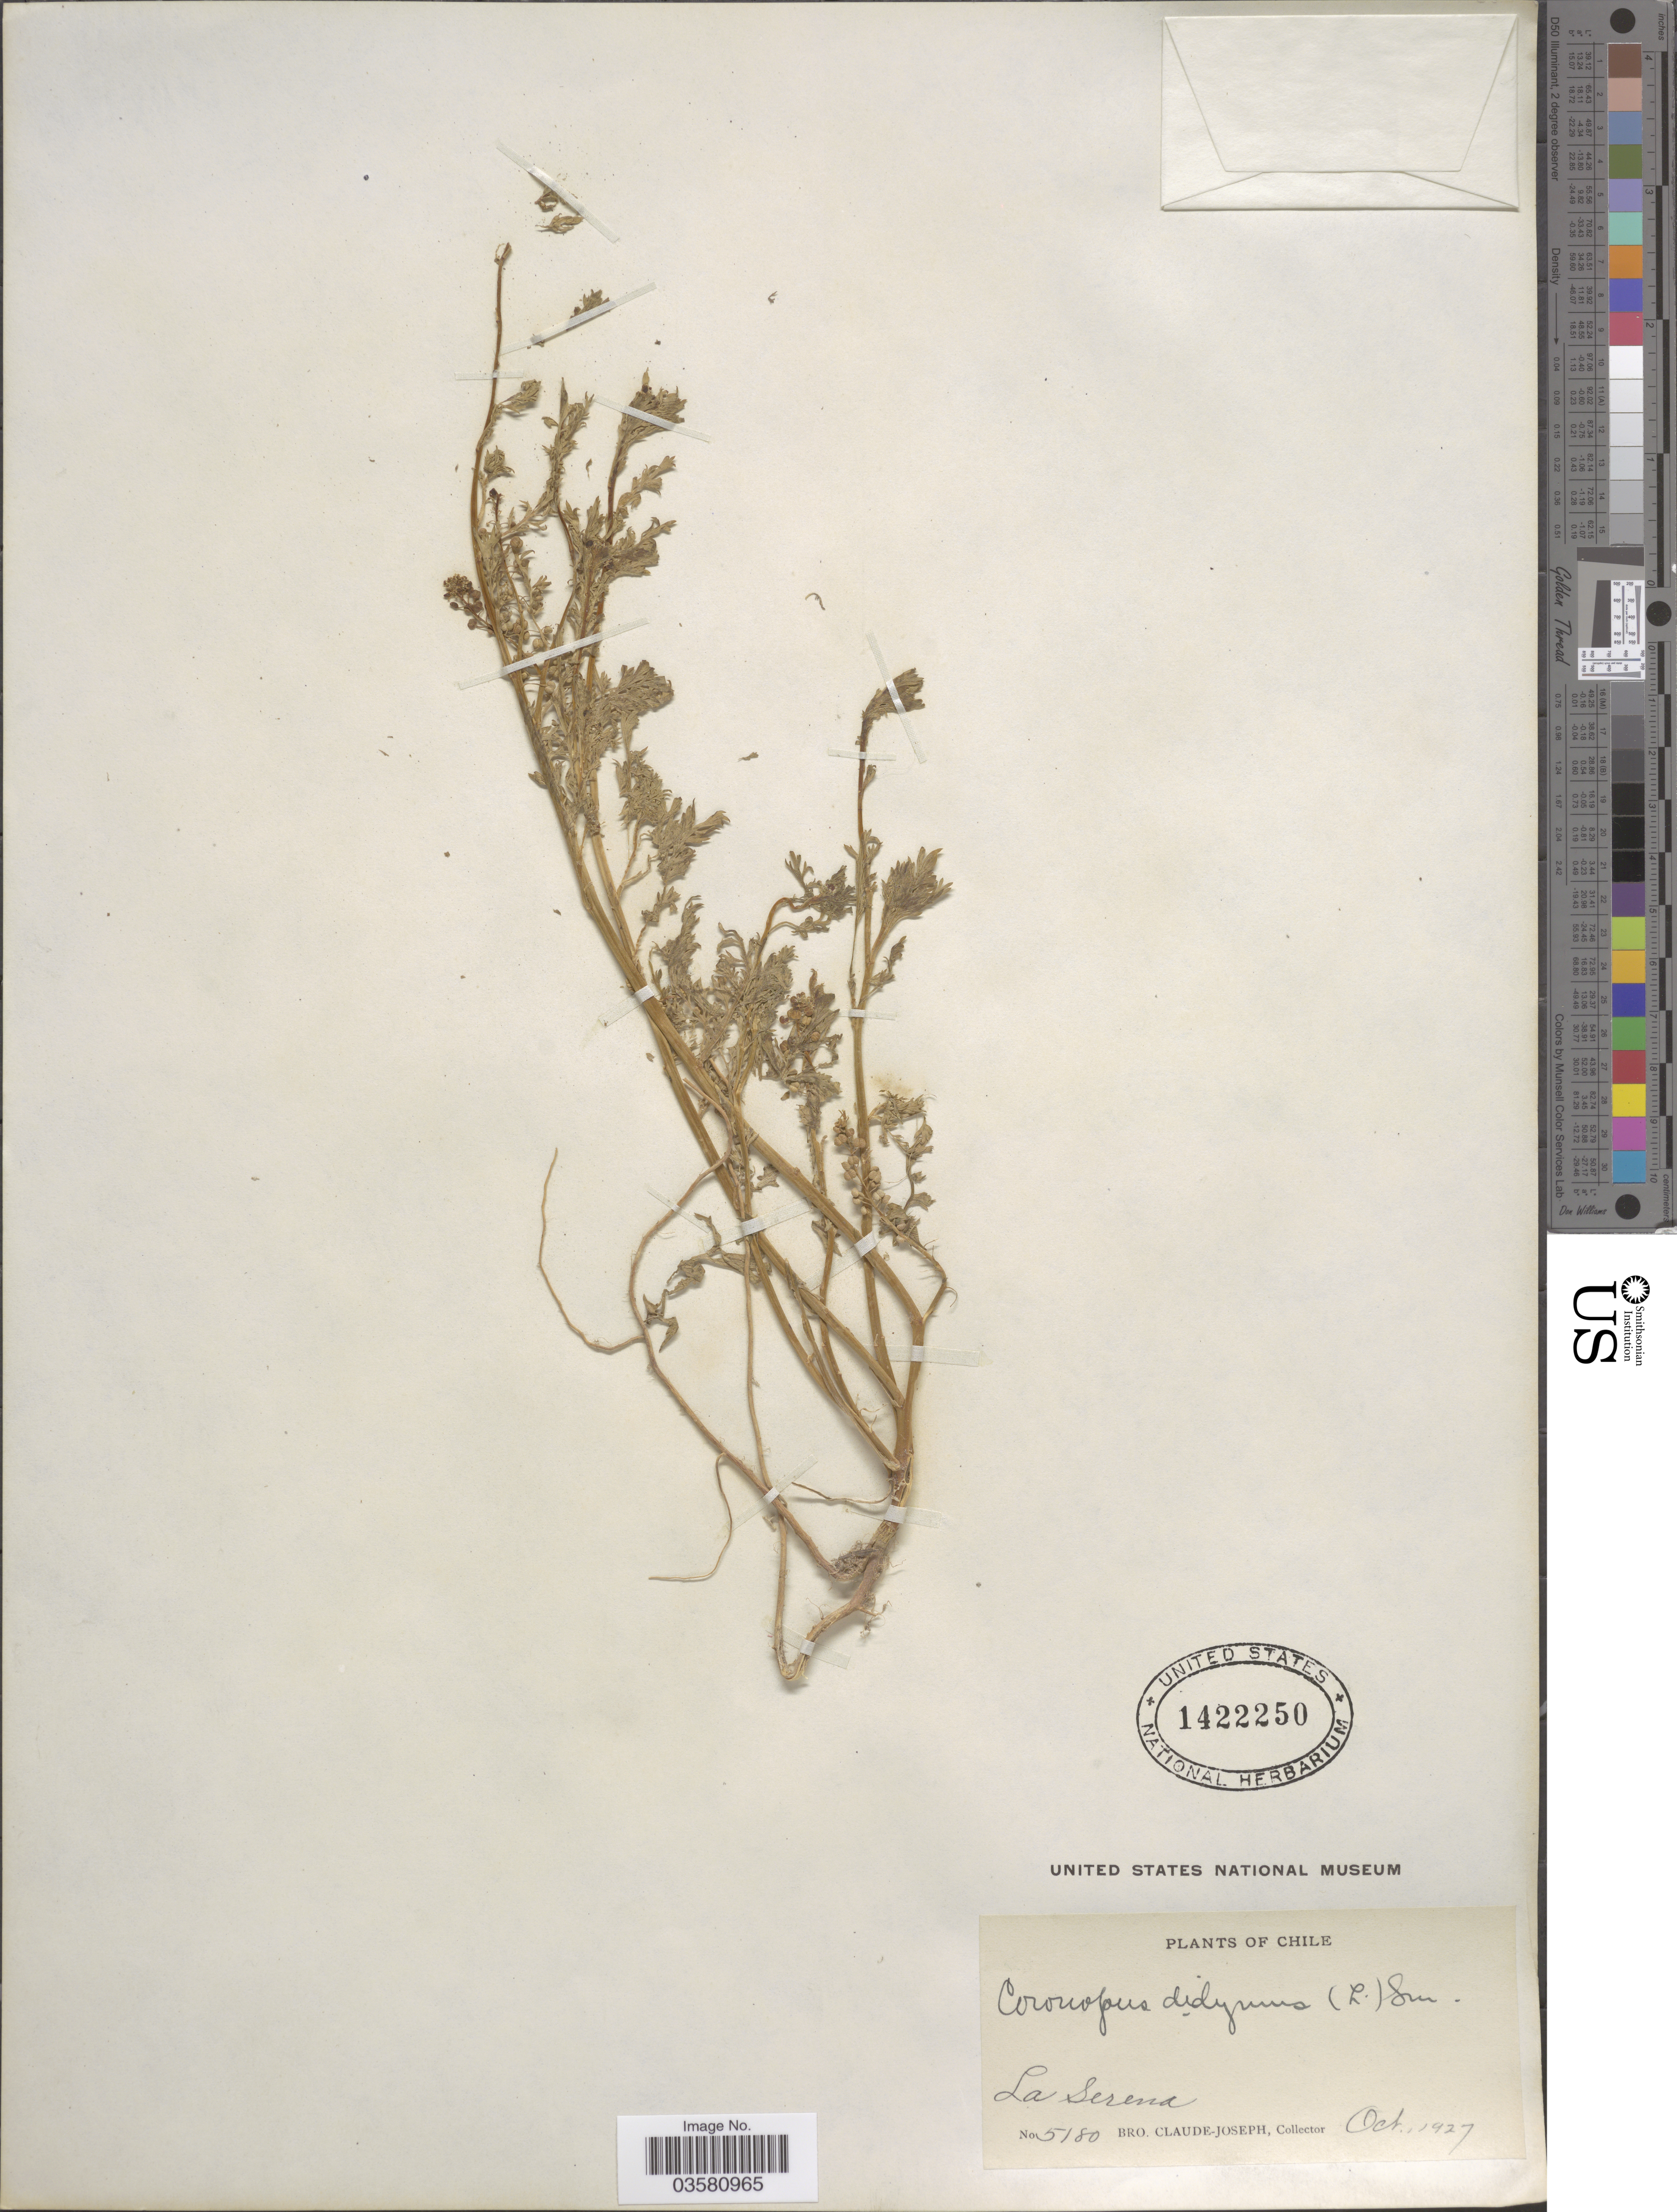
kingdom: Plantae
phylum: Tracheophyta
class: Magnoliopsida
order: Brassicales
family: Brassicaceae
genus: Lepidium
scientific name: Lepidium didymum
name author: L.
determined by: Strong, M. T., (US), Smithsonian Institution - National Museum of Natural History (UNITED STATES)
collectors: Bro. Claude-Joseph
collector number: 5180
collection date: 1927-10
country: Chile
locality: La Serena.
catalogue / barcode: US 1422250